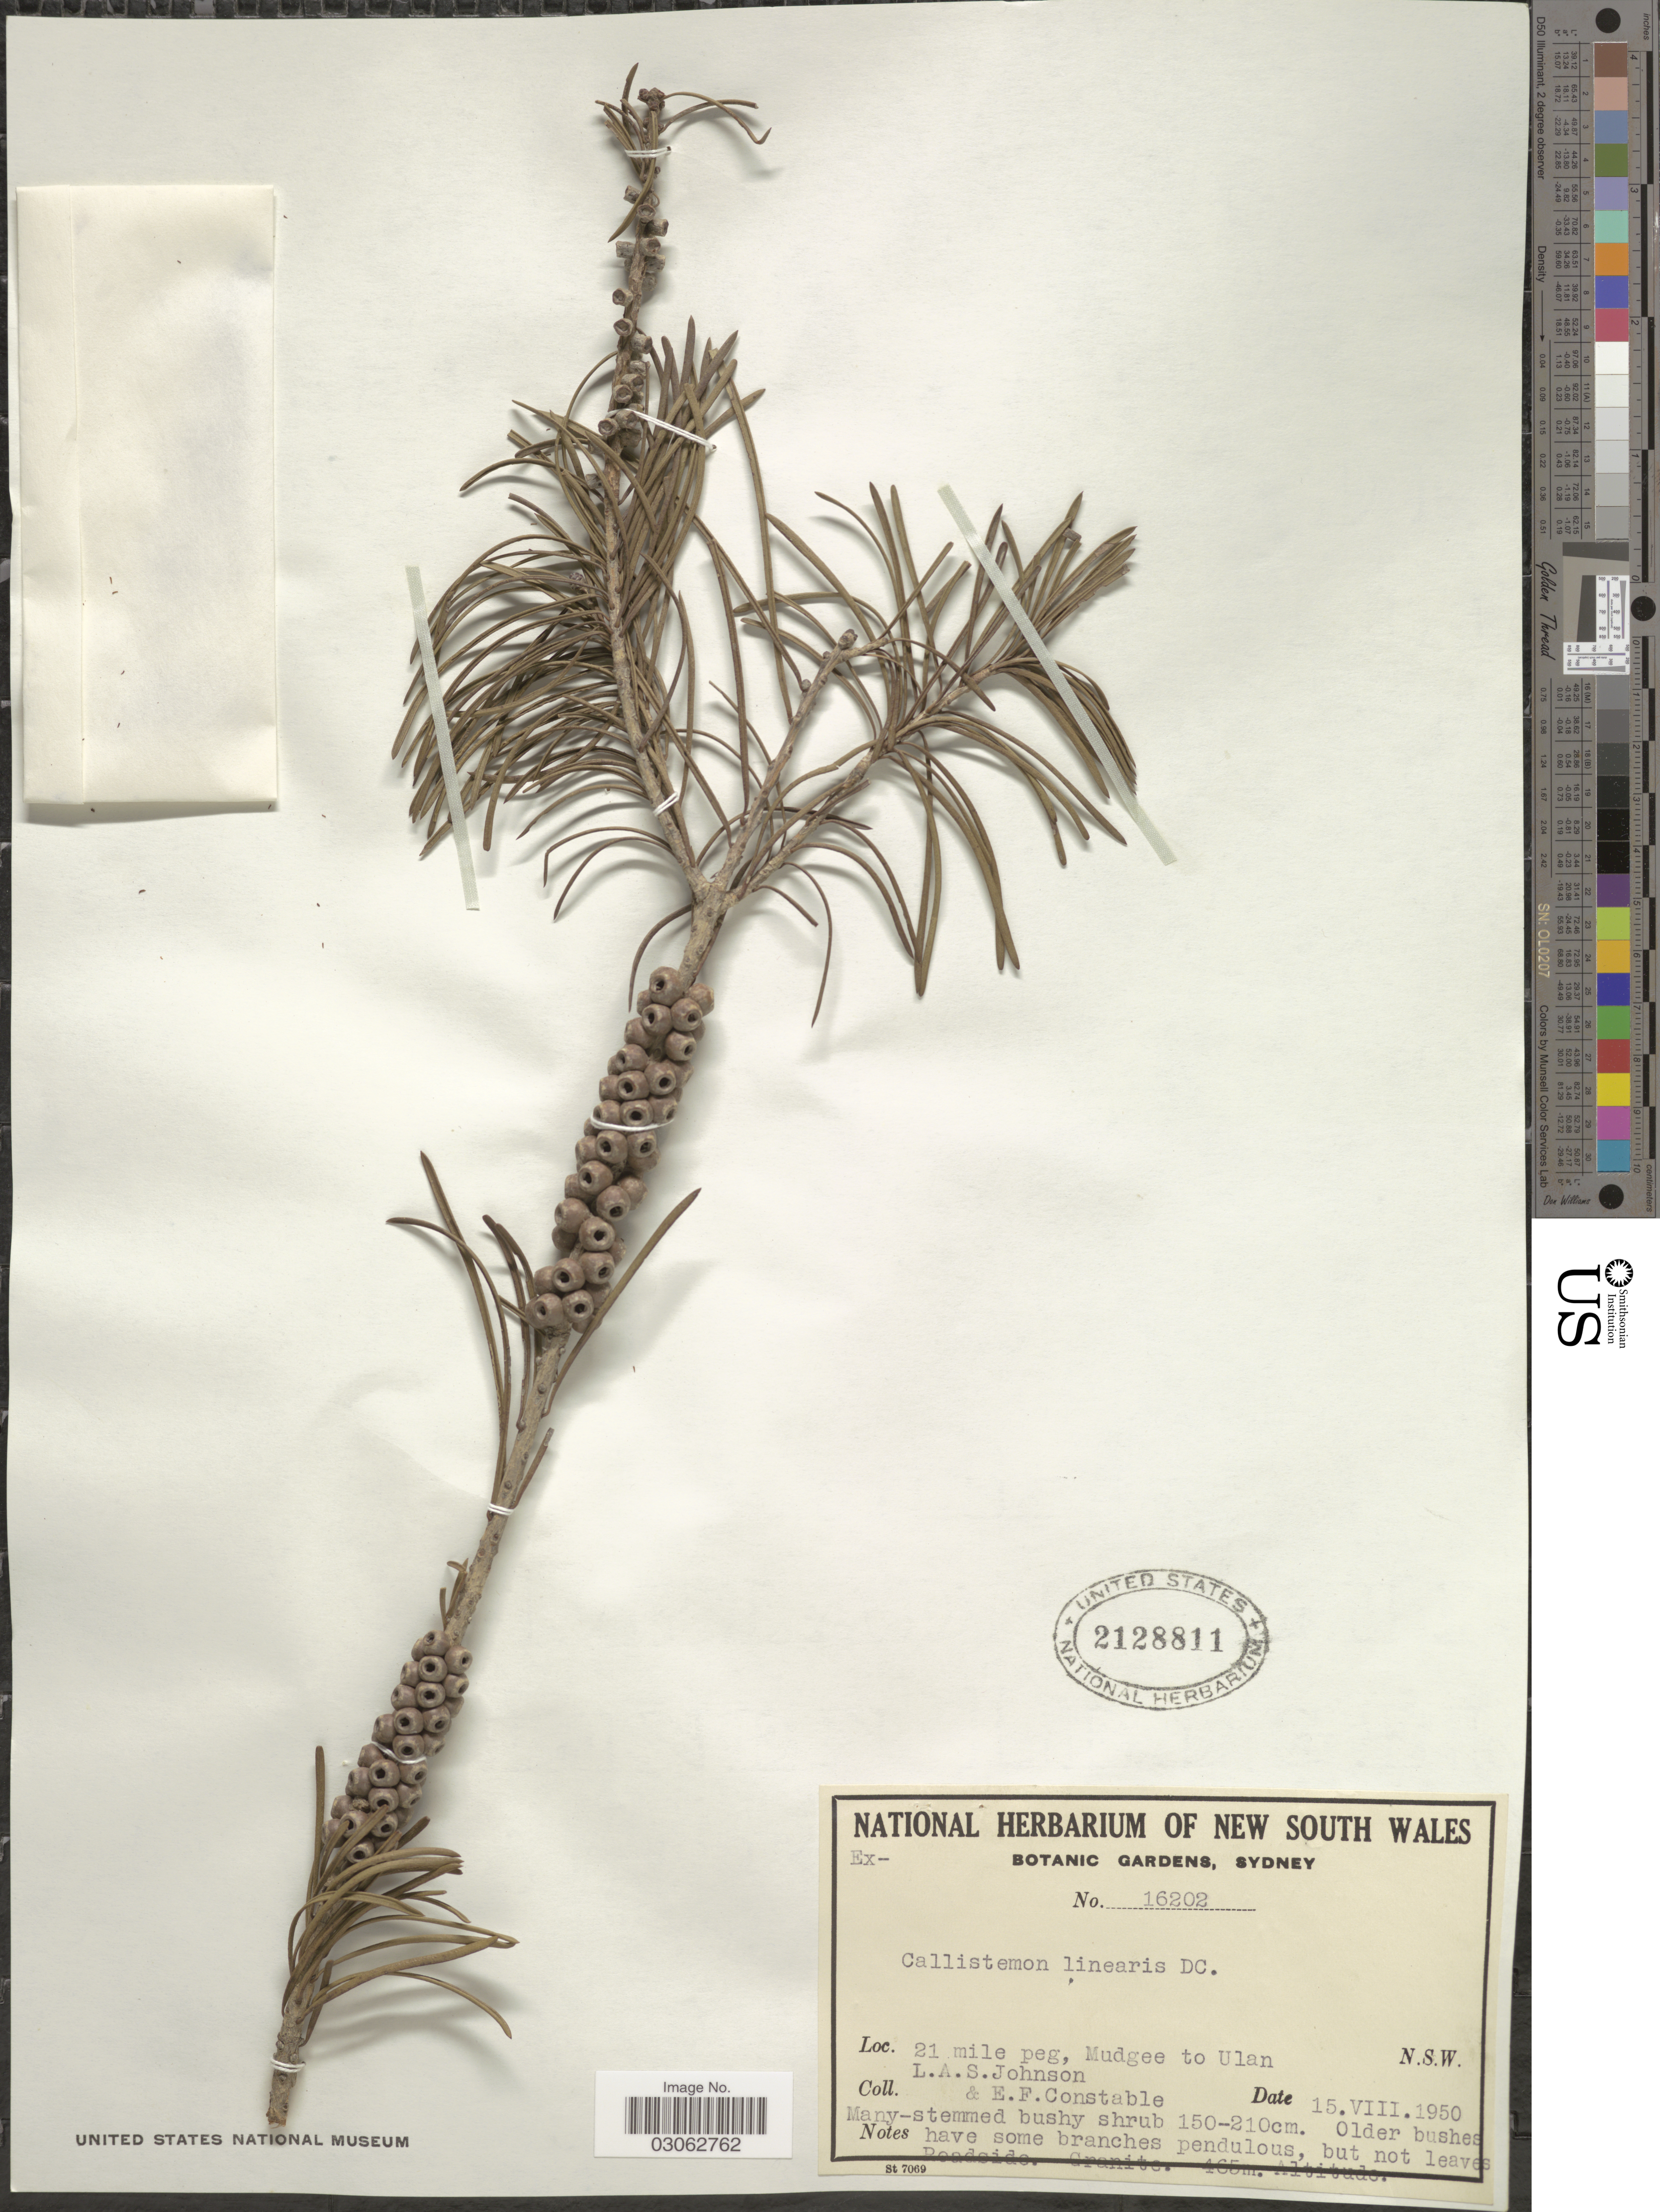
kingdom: Plantae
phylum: Tracheophyta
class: Magnoliopsida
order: Myrtales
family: Myrtaceae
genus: Callistemon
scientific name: Callistemon linearis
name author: (Schrad. & J.C. Wendl.) Colvill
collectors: L. A. S. Johnson & E. F. Constable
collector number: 16202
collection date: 1950-08-15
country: Australia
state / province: New South Wales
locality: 21 mile peg, Mudgee to Ulan. N.S.W.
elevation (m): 465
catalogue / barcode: US 2128811